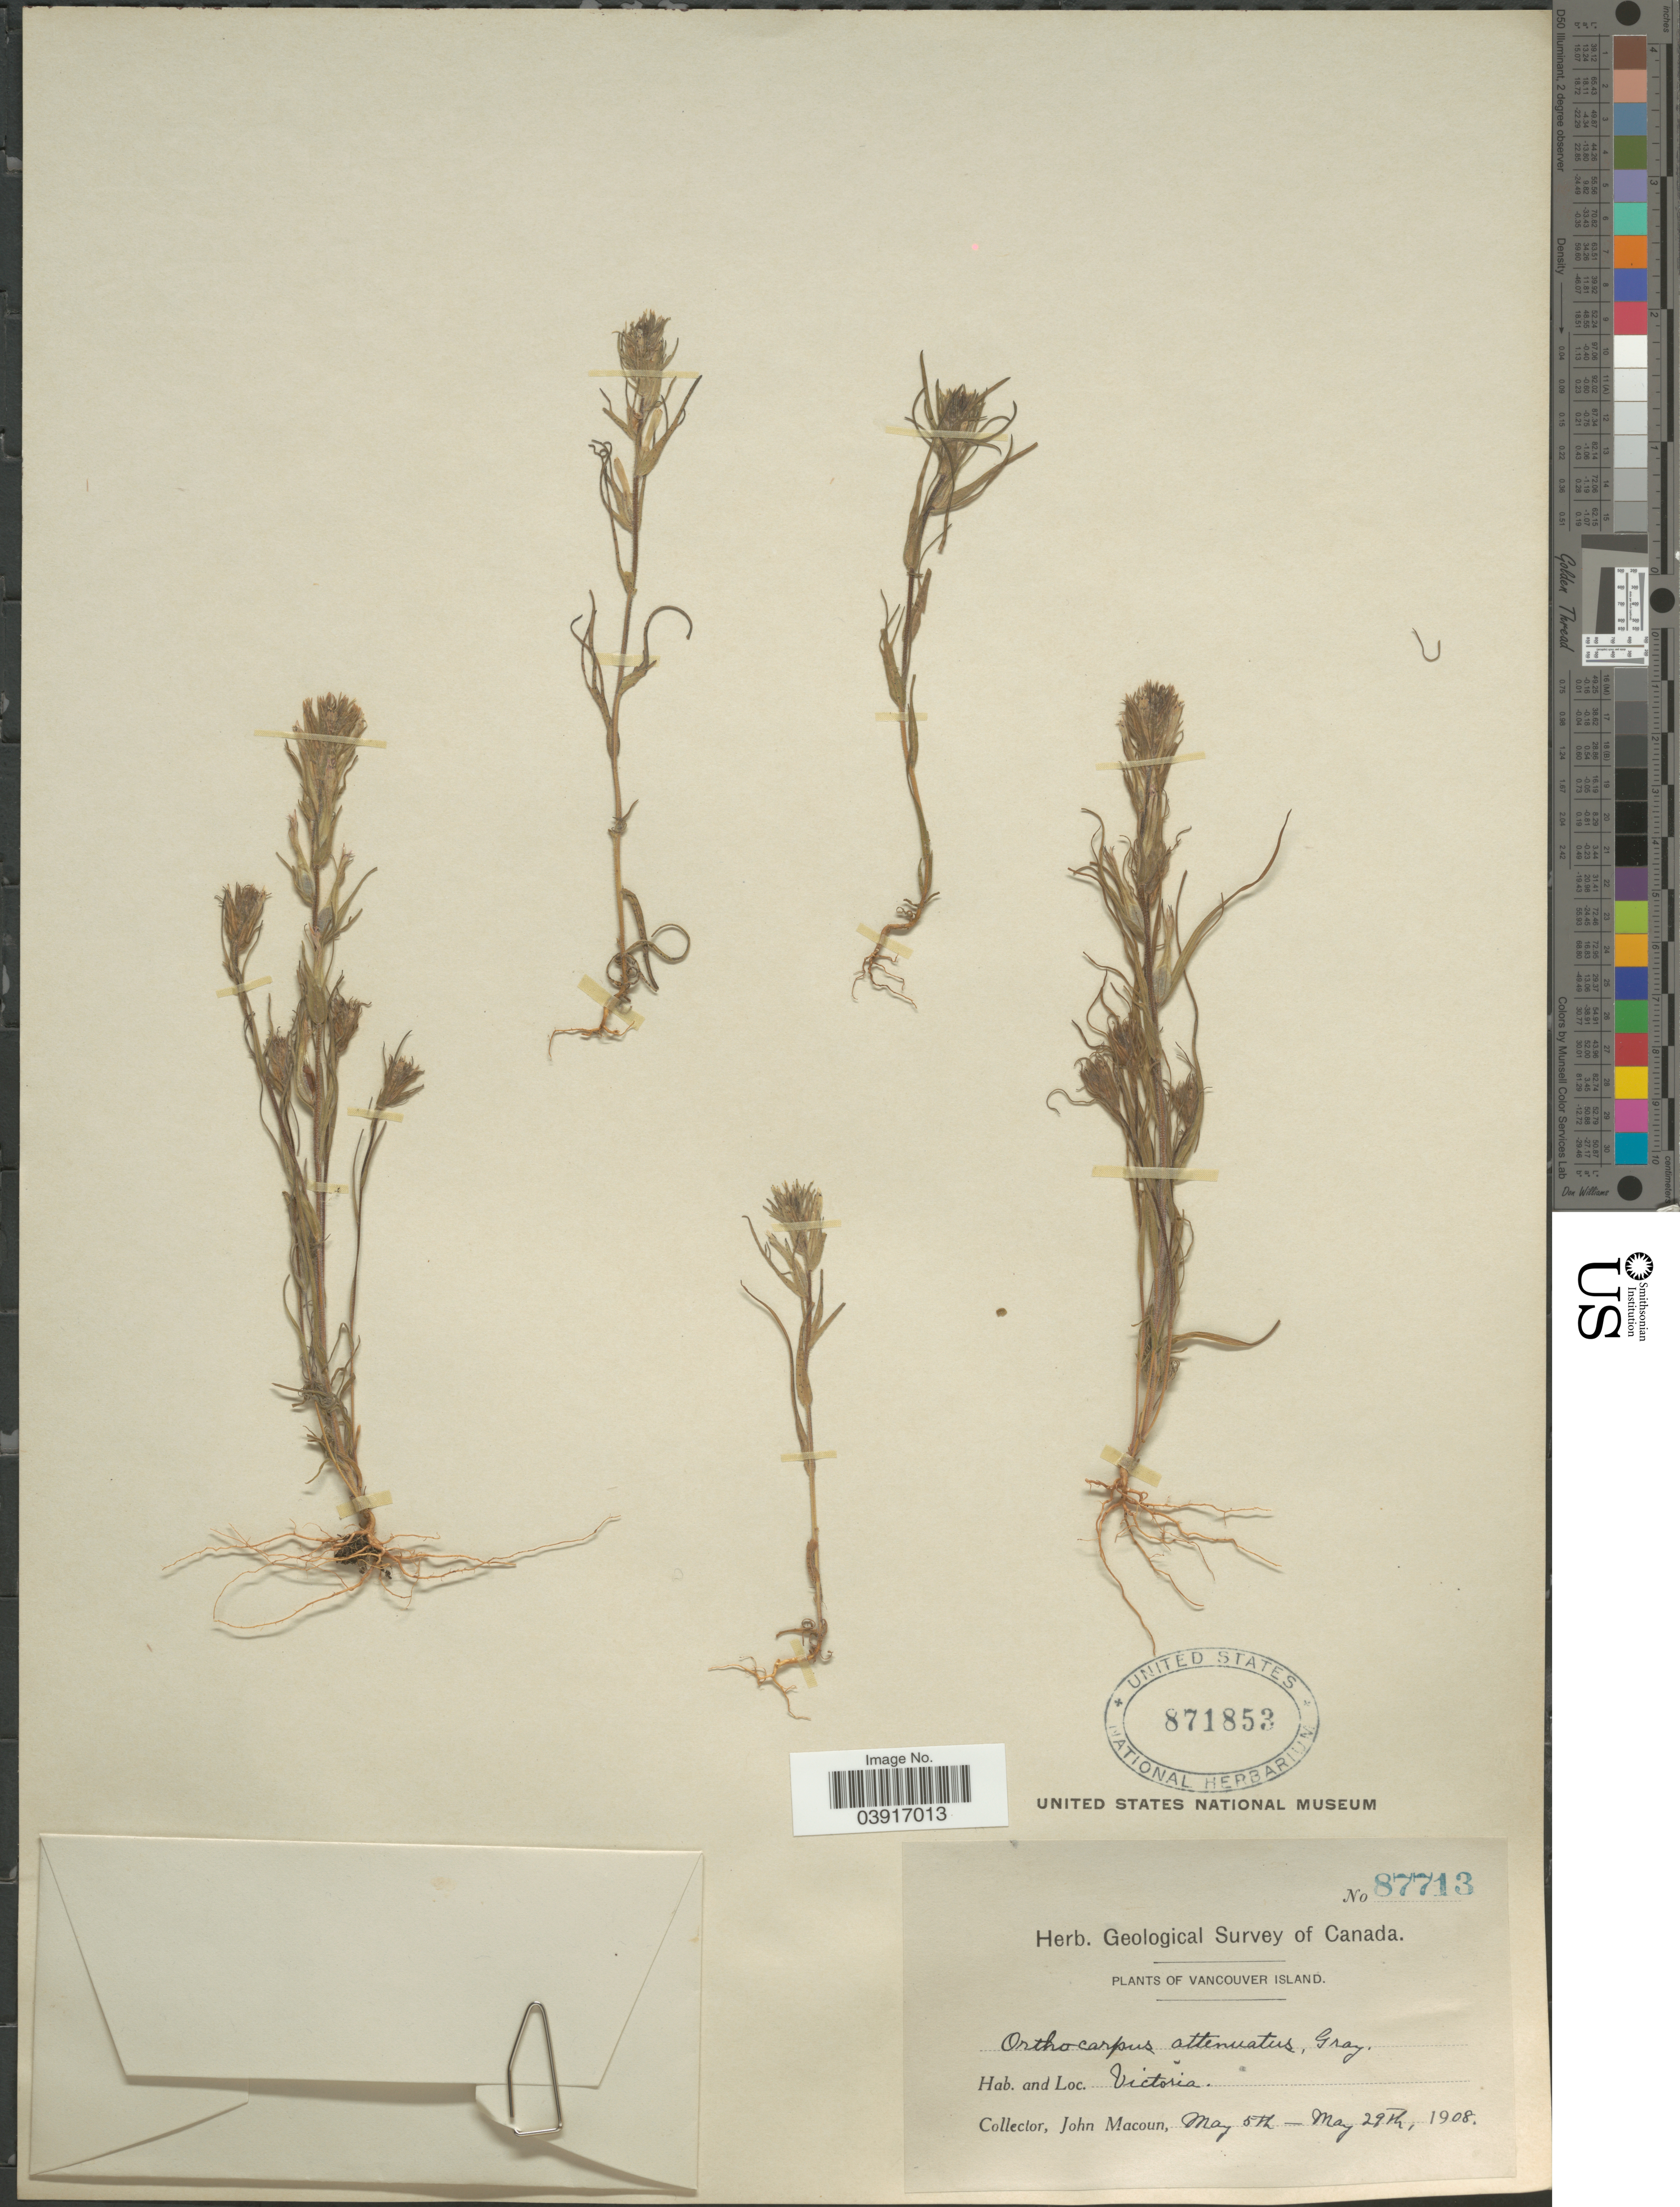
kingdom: Plantae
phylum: Tracheophyta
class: Magnoliopsida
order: Lamiales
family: Orobanchaceae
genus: Orthocarpus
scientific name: Orthocarpus attenuatus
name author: A. Gray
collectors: J. Macoun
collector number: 87713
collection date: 1908-05-05/1908-05-29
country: Canada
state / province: British Columbia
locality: Vancouver Island. Victoria.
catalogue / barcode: US 871853